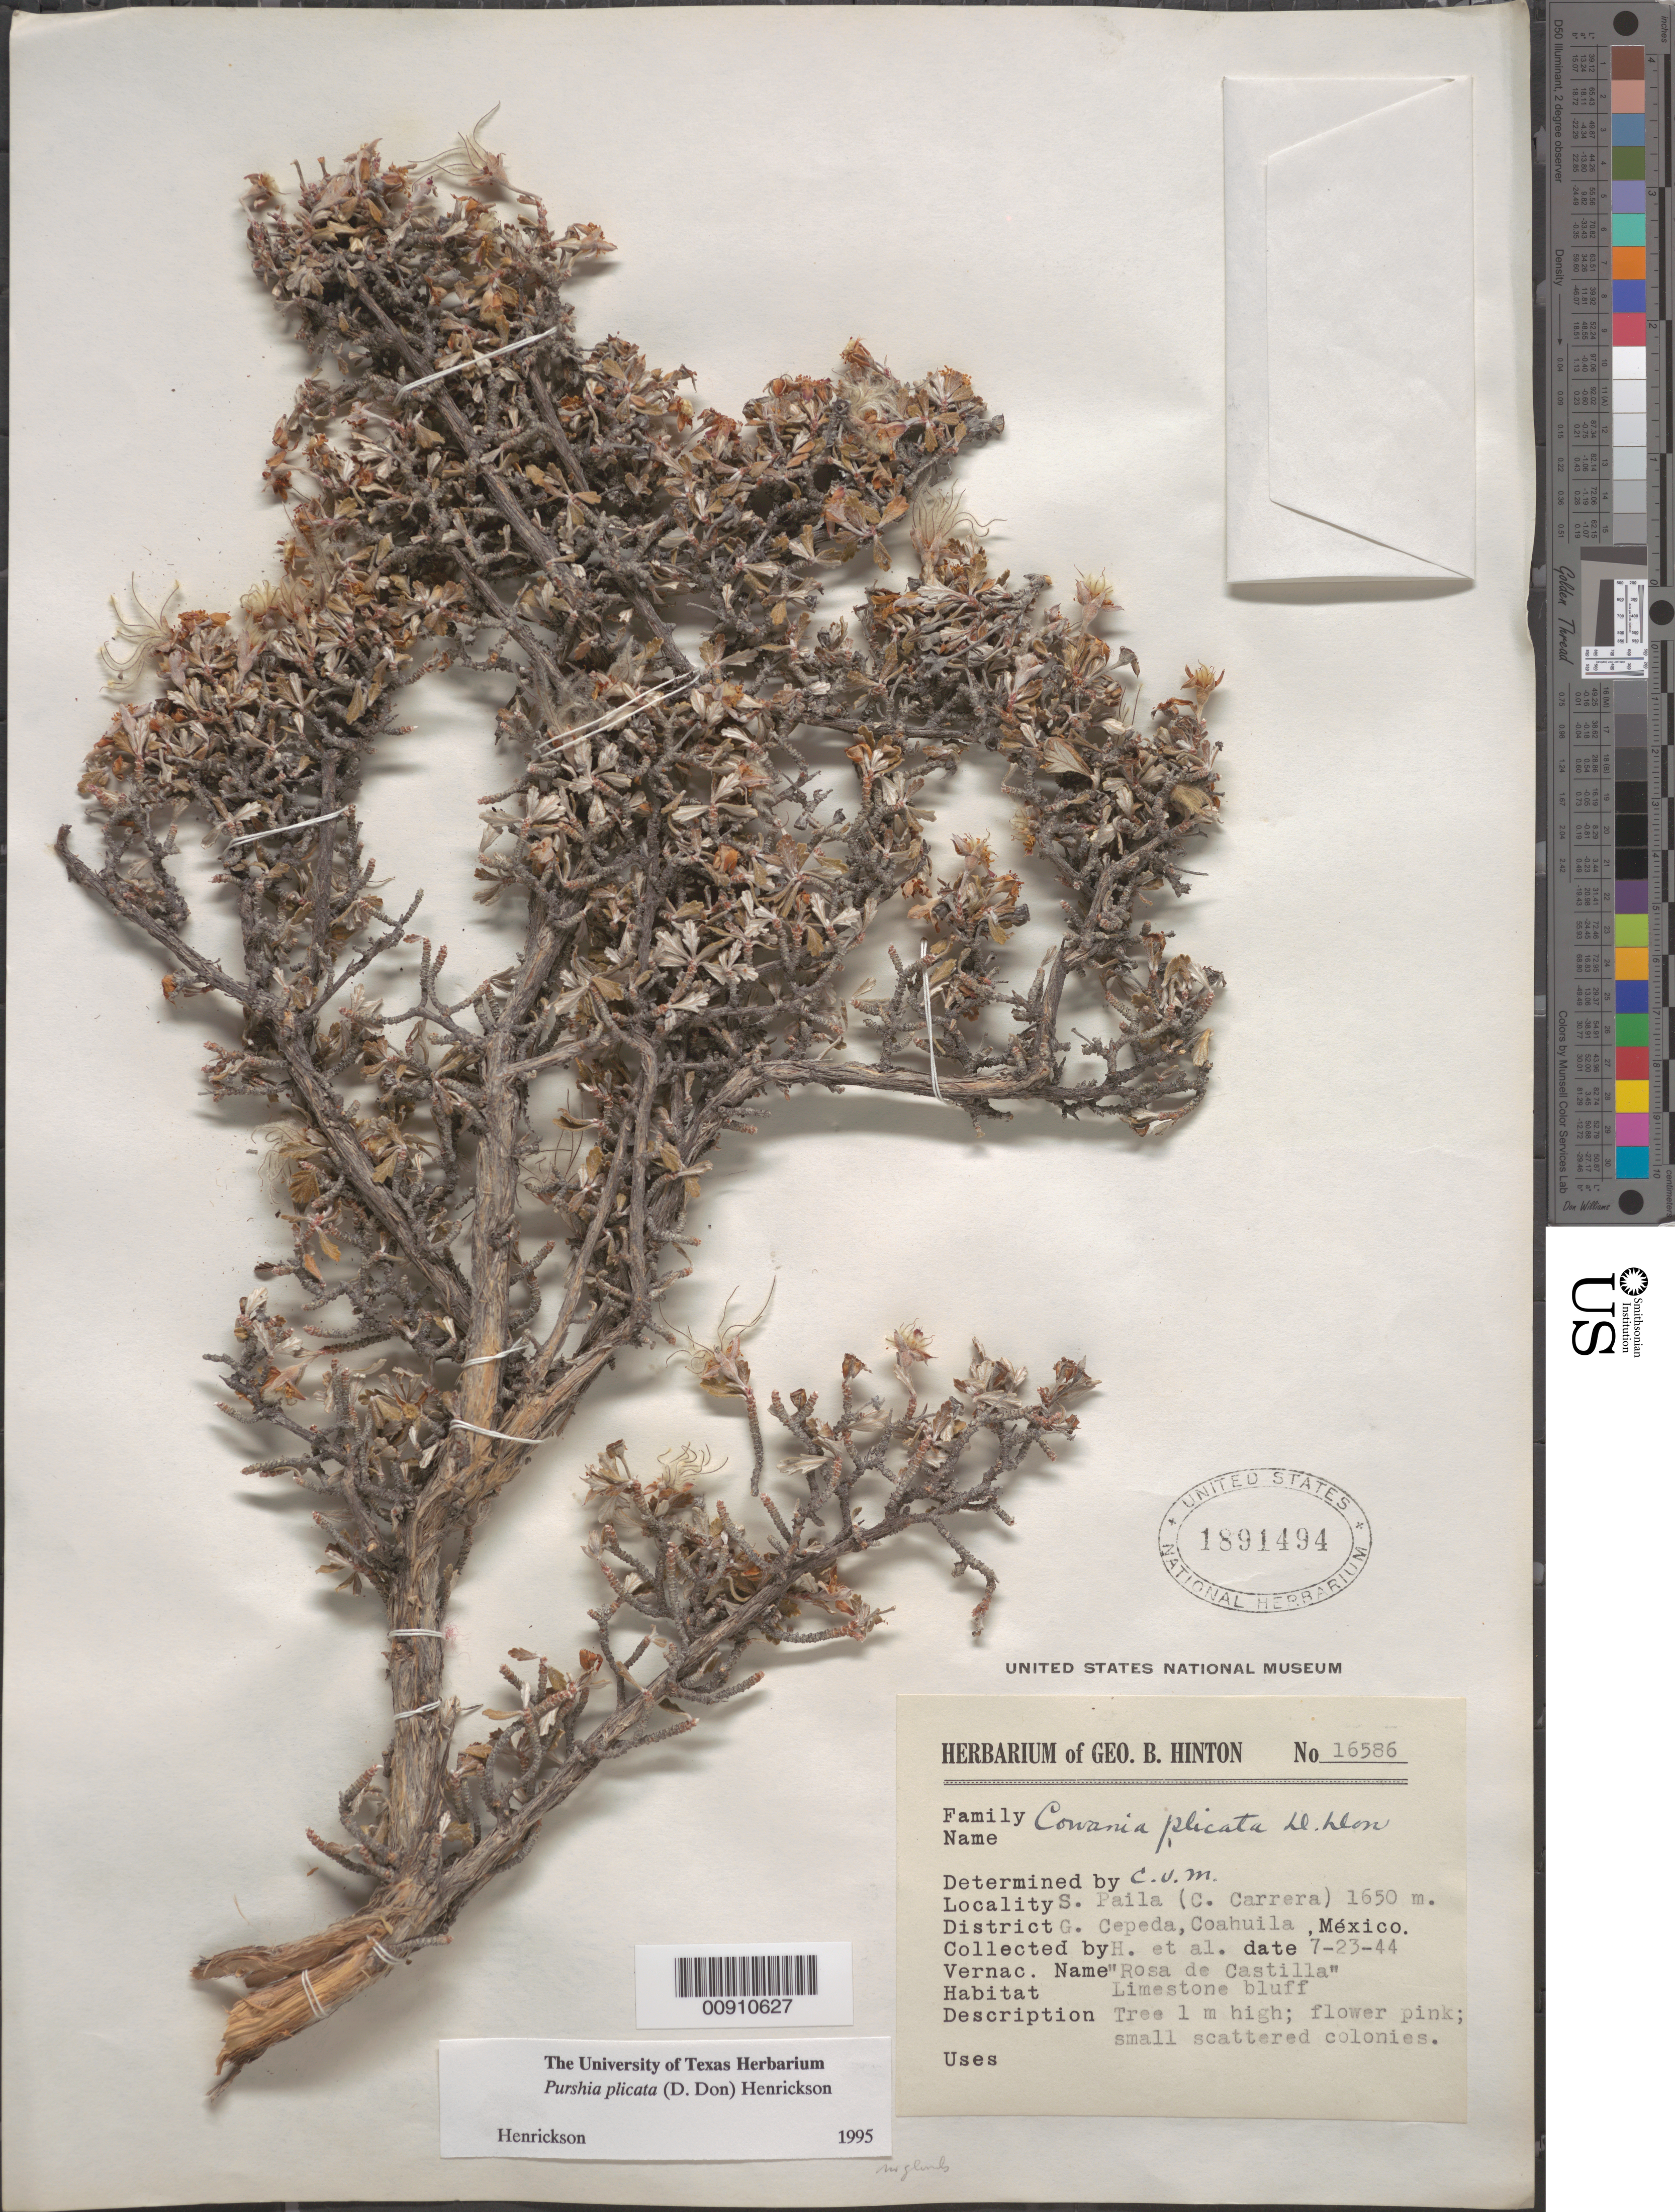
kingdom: Plantae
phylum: Tracheophyta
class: Magnoliopsida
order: Rosales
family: Rosaceae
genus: Purshia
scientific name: Purshia plicata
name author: (D. Don) Henrickson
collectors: G. B. Hinton & et al.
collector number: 16586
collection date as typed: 23 Jul 1944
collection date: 1944-07-23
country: Mexico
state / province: Coahuila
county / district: General Cepeda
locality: S. Paila (C. Carrera), District General Cepeda, Coahuila.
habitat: Limestone bluff.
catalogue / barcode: US 1891494